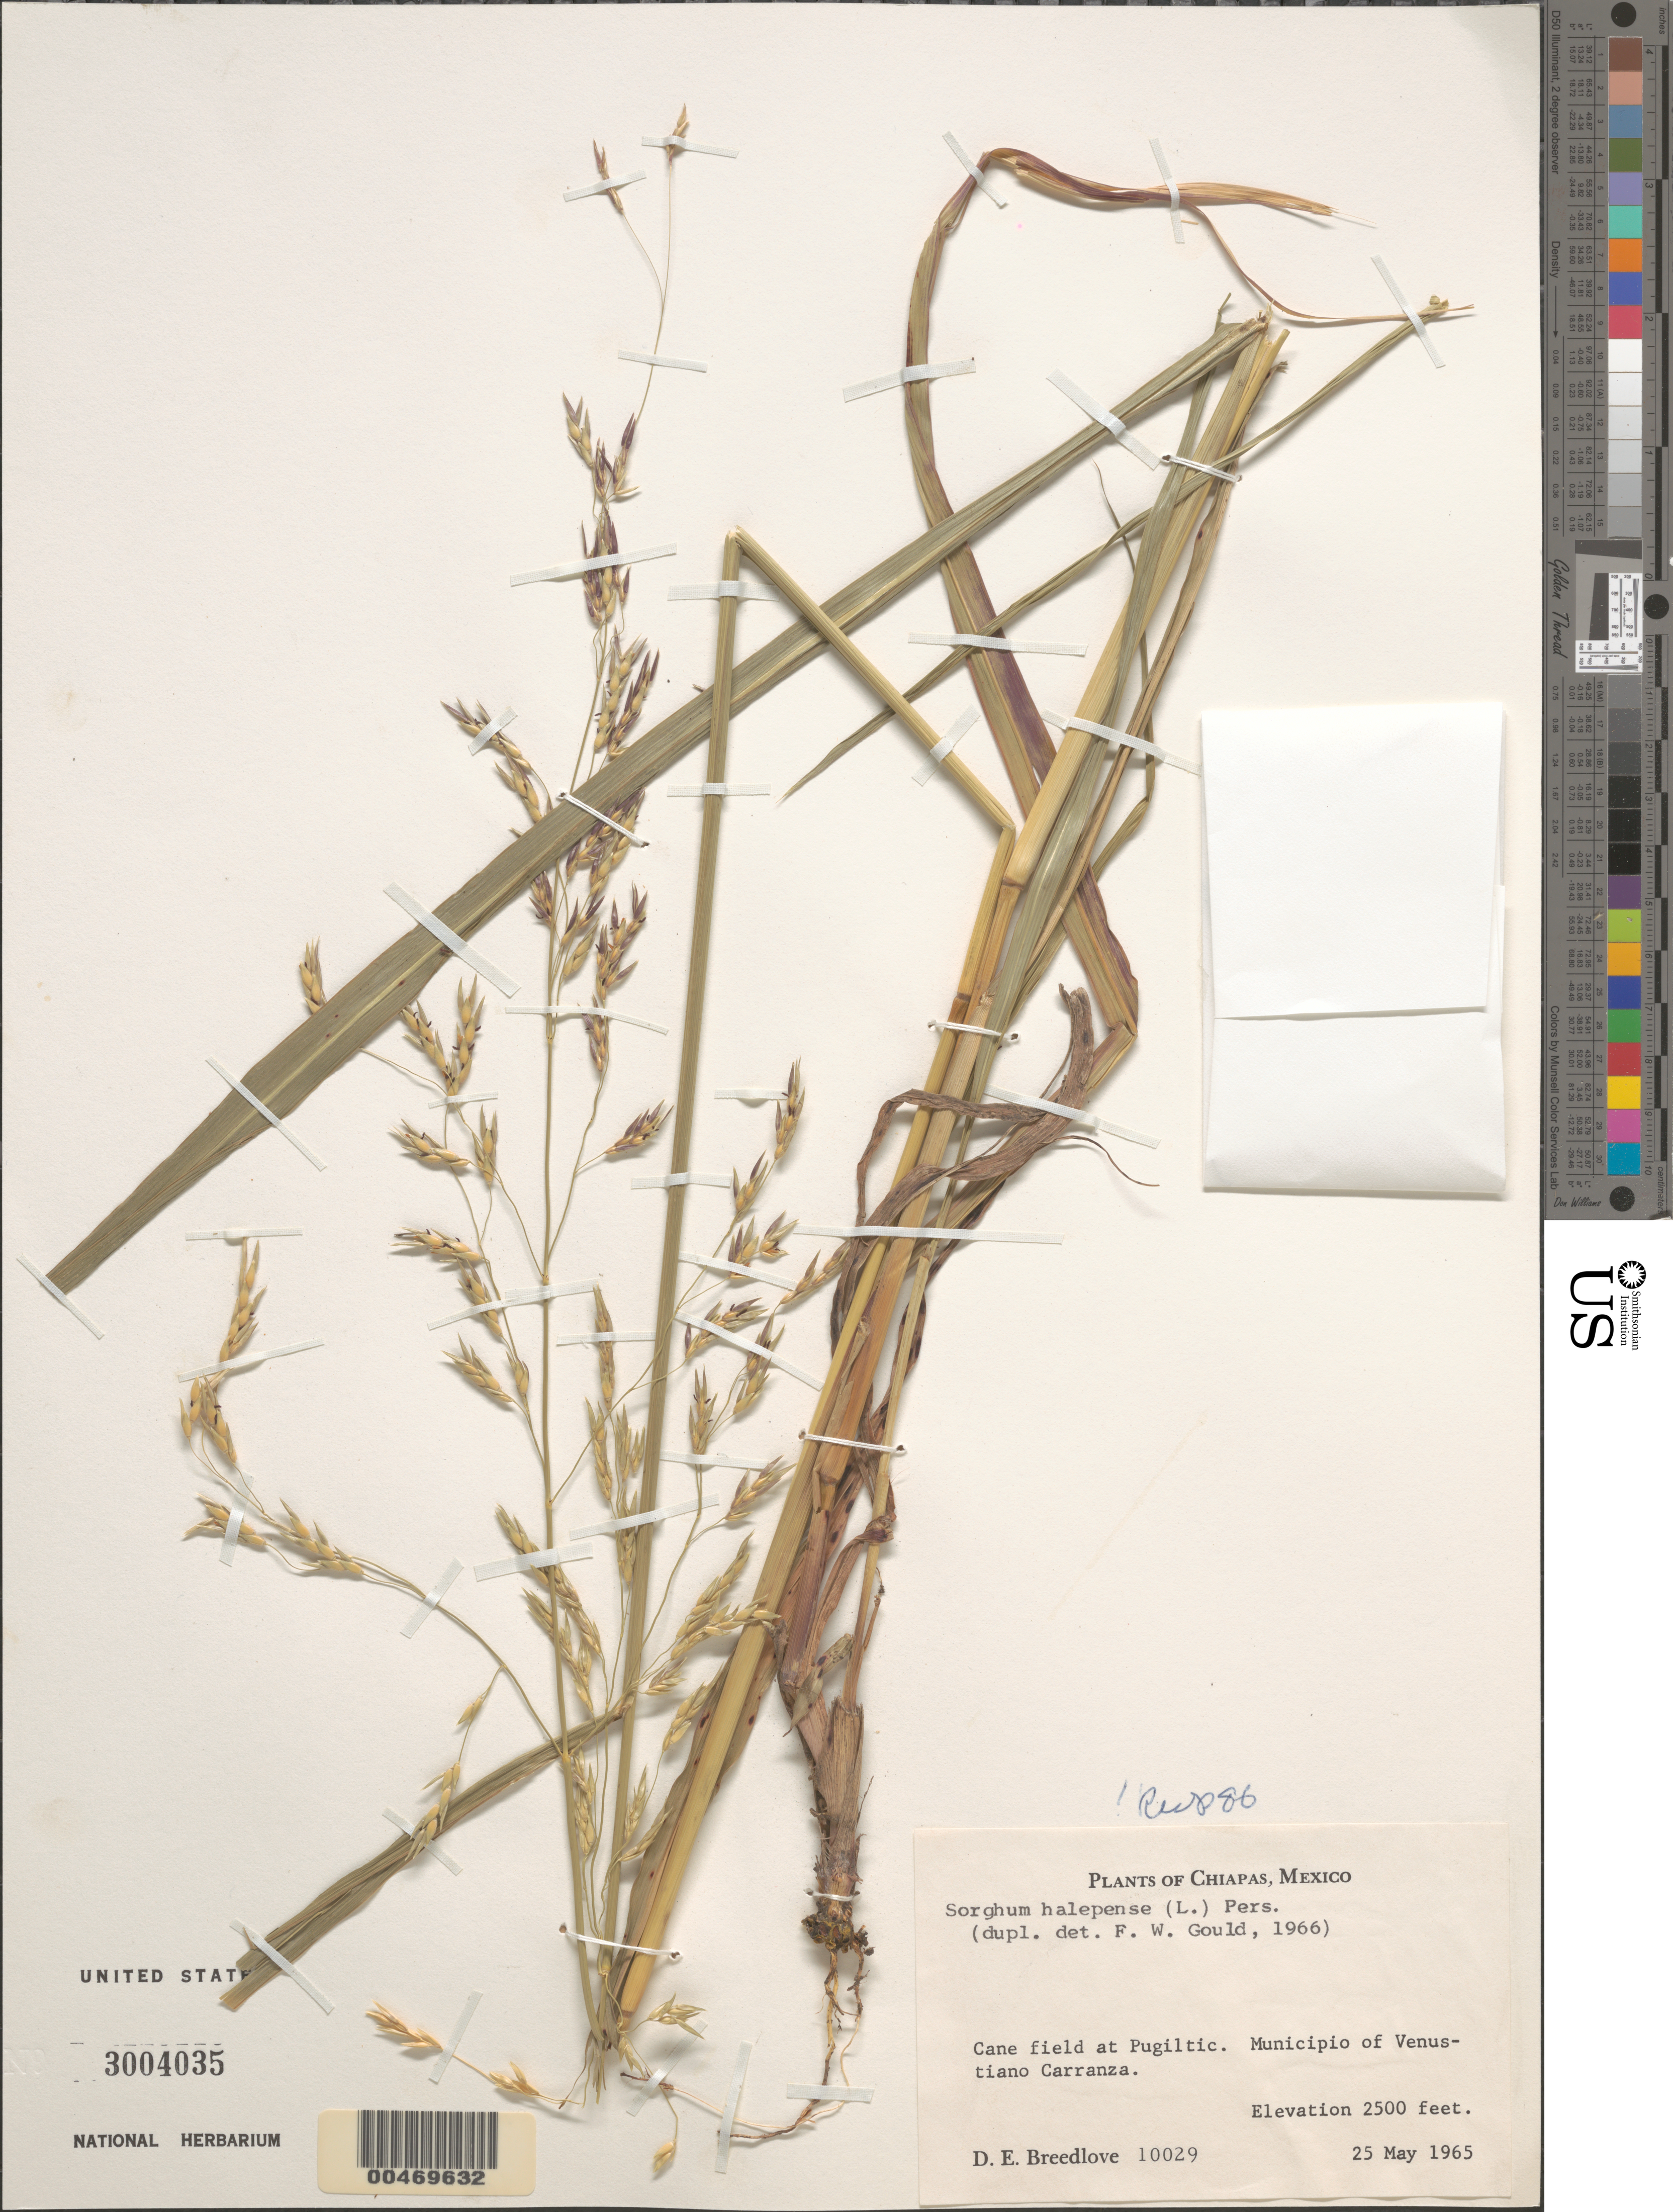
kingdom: Plantae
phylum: Tracheophyta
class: Liliopsida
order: Poales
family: Poaceae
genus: Sorghum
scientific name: Sorghum halepense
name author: (L.) Pers.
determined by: Pohl, R. W.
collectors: D. E. Breedlove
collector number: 10029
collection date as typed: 25 May 1965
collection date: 1965-05-25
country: Mexico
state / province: Chiapas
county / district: Venustiano Carranza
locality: At Pugiltic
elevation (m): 762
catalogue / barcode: US 3004035